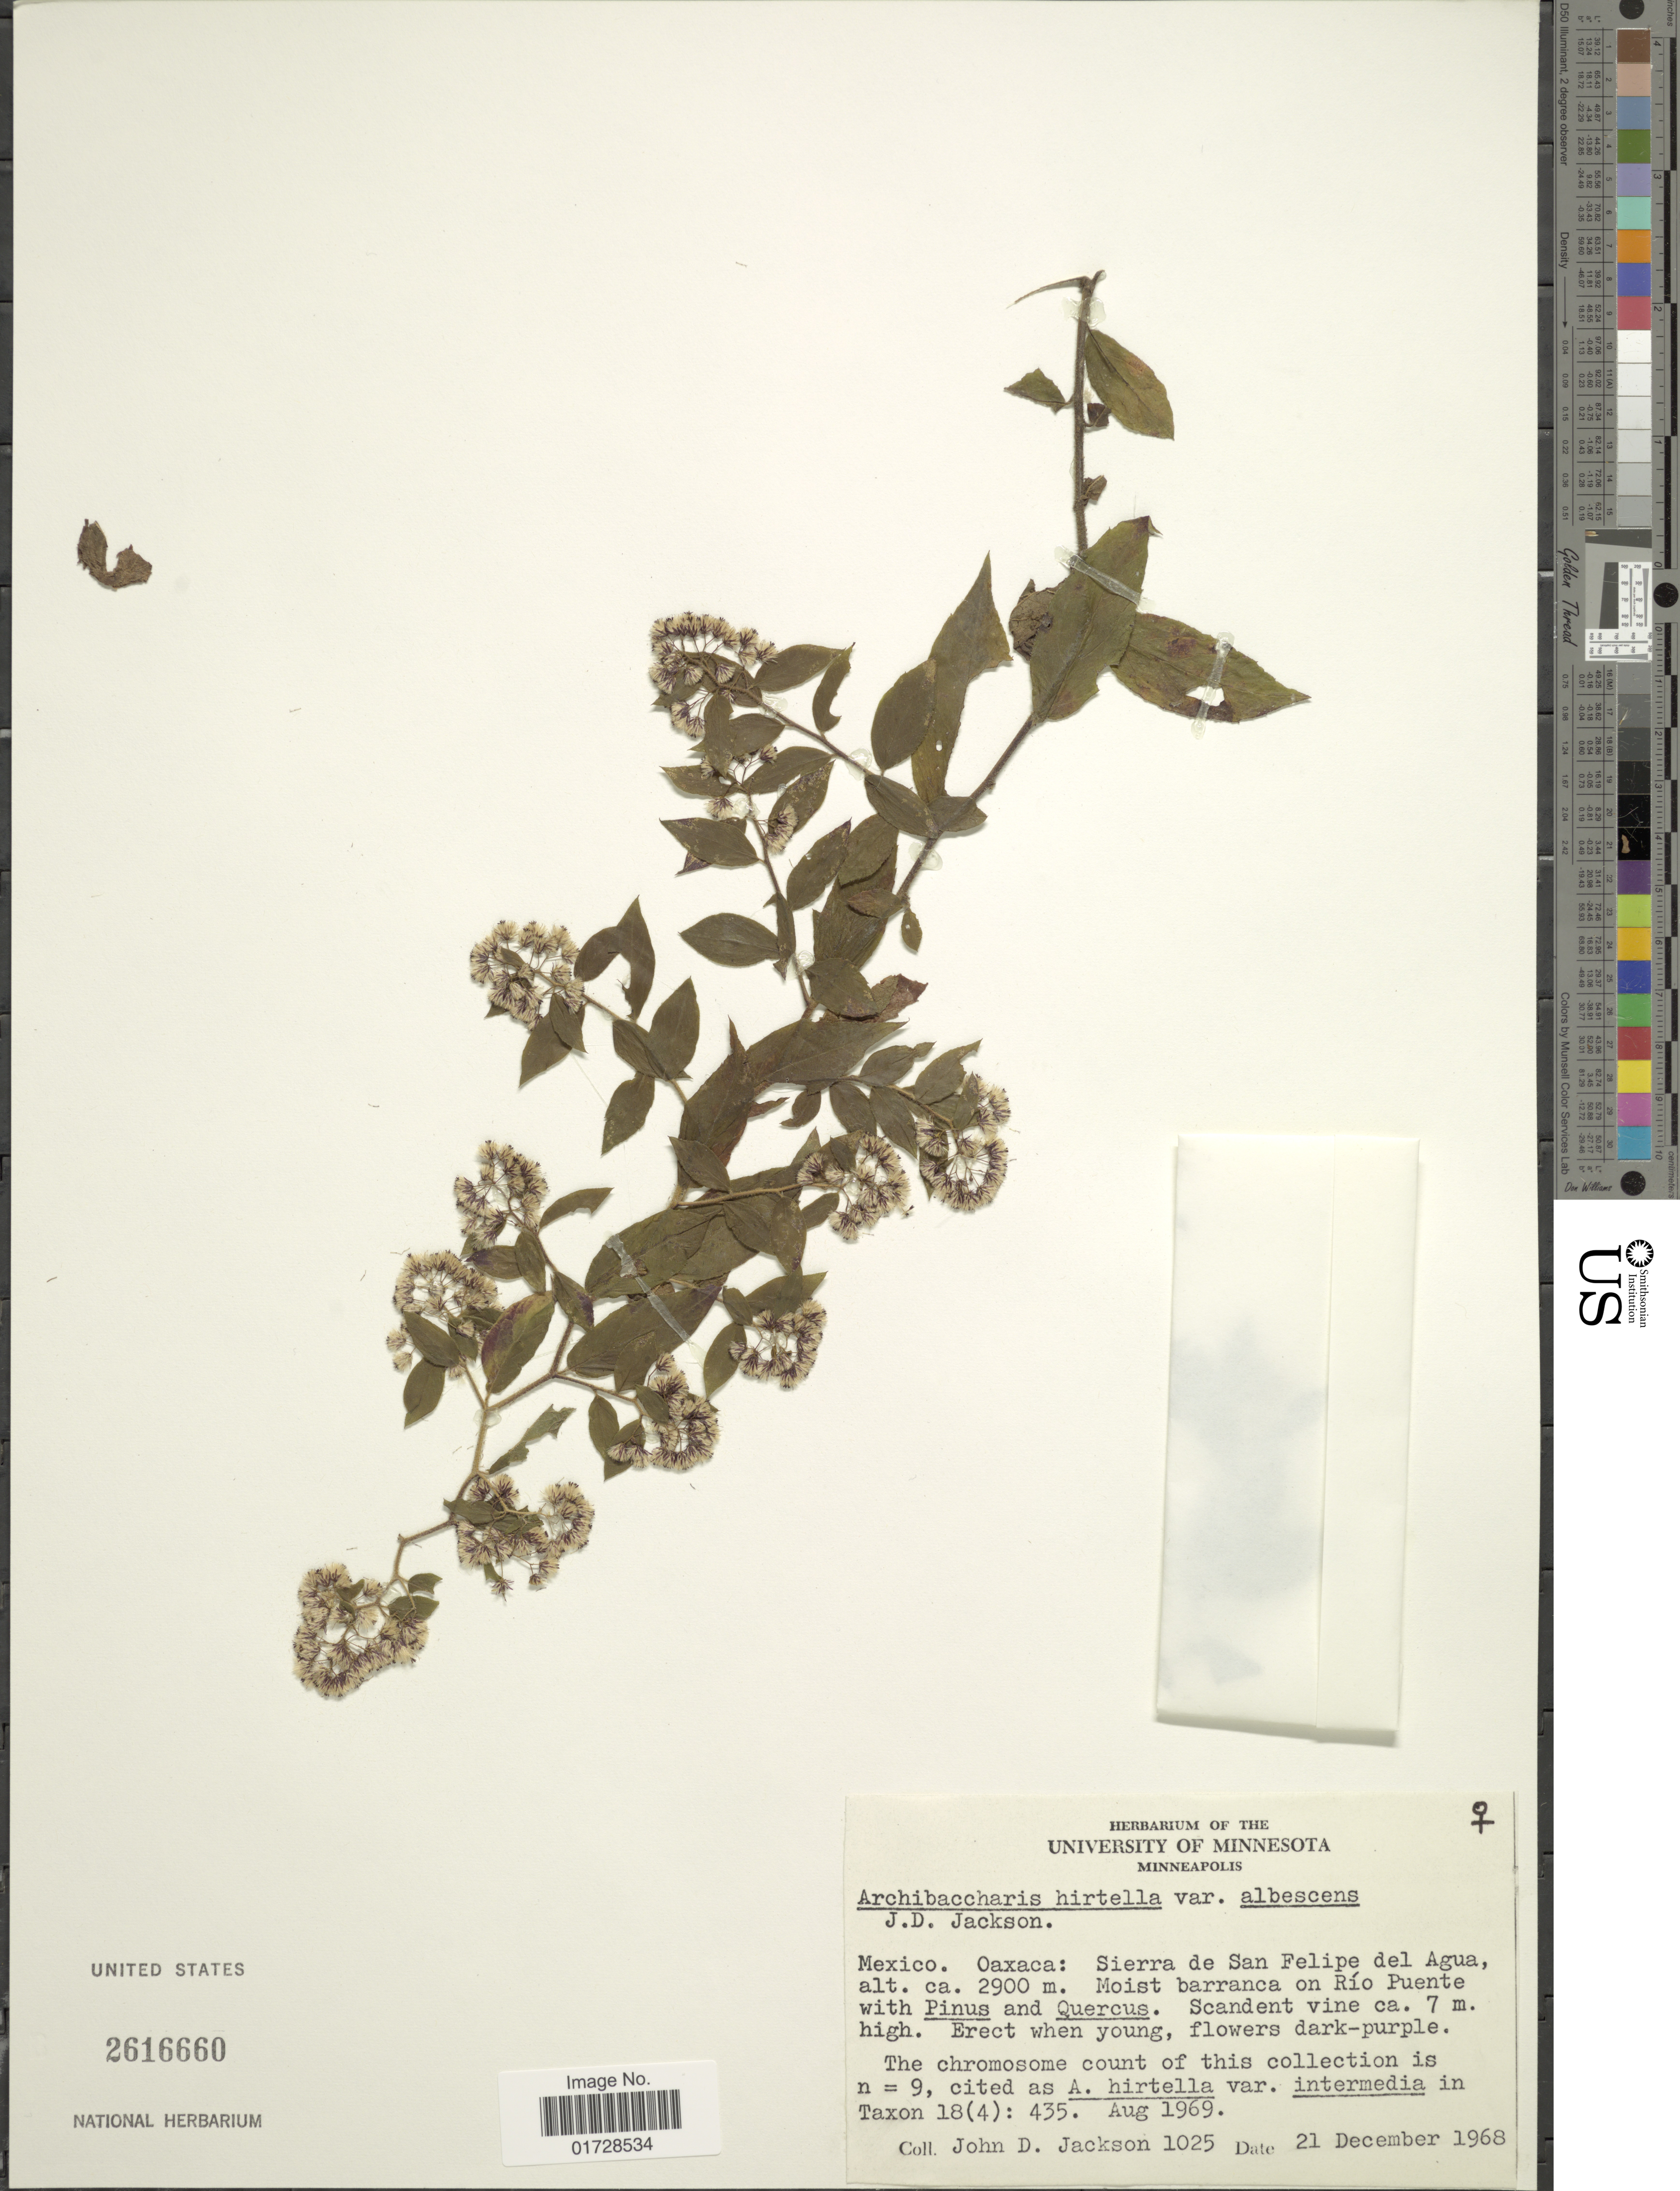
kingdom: Plantae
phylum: Tracheophyta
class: Magnoliopsida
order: Asterales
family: Asteraceae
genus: Archibaccharis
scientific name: Archibaccharis hirtella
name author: (DC.) Heering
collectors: J. Jackson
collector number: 1025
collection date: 1968-12-21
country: Mexico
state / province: Oaxaca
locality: Sierra de San Felipe del Agua, barranca on Rio Puente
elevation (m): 2900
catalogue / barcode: US 2616660